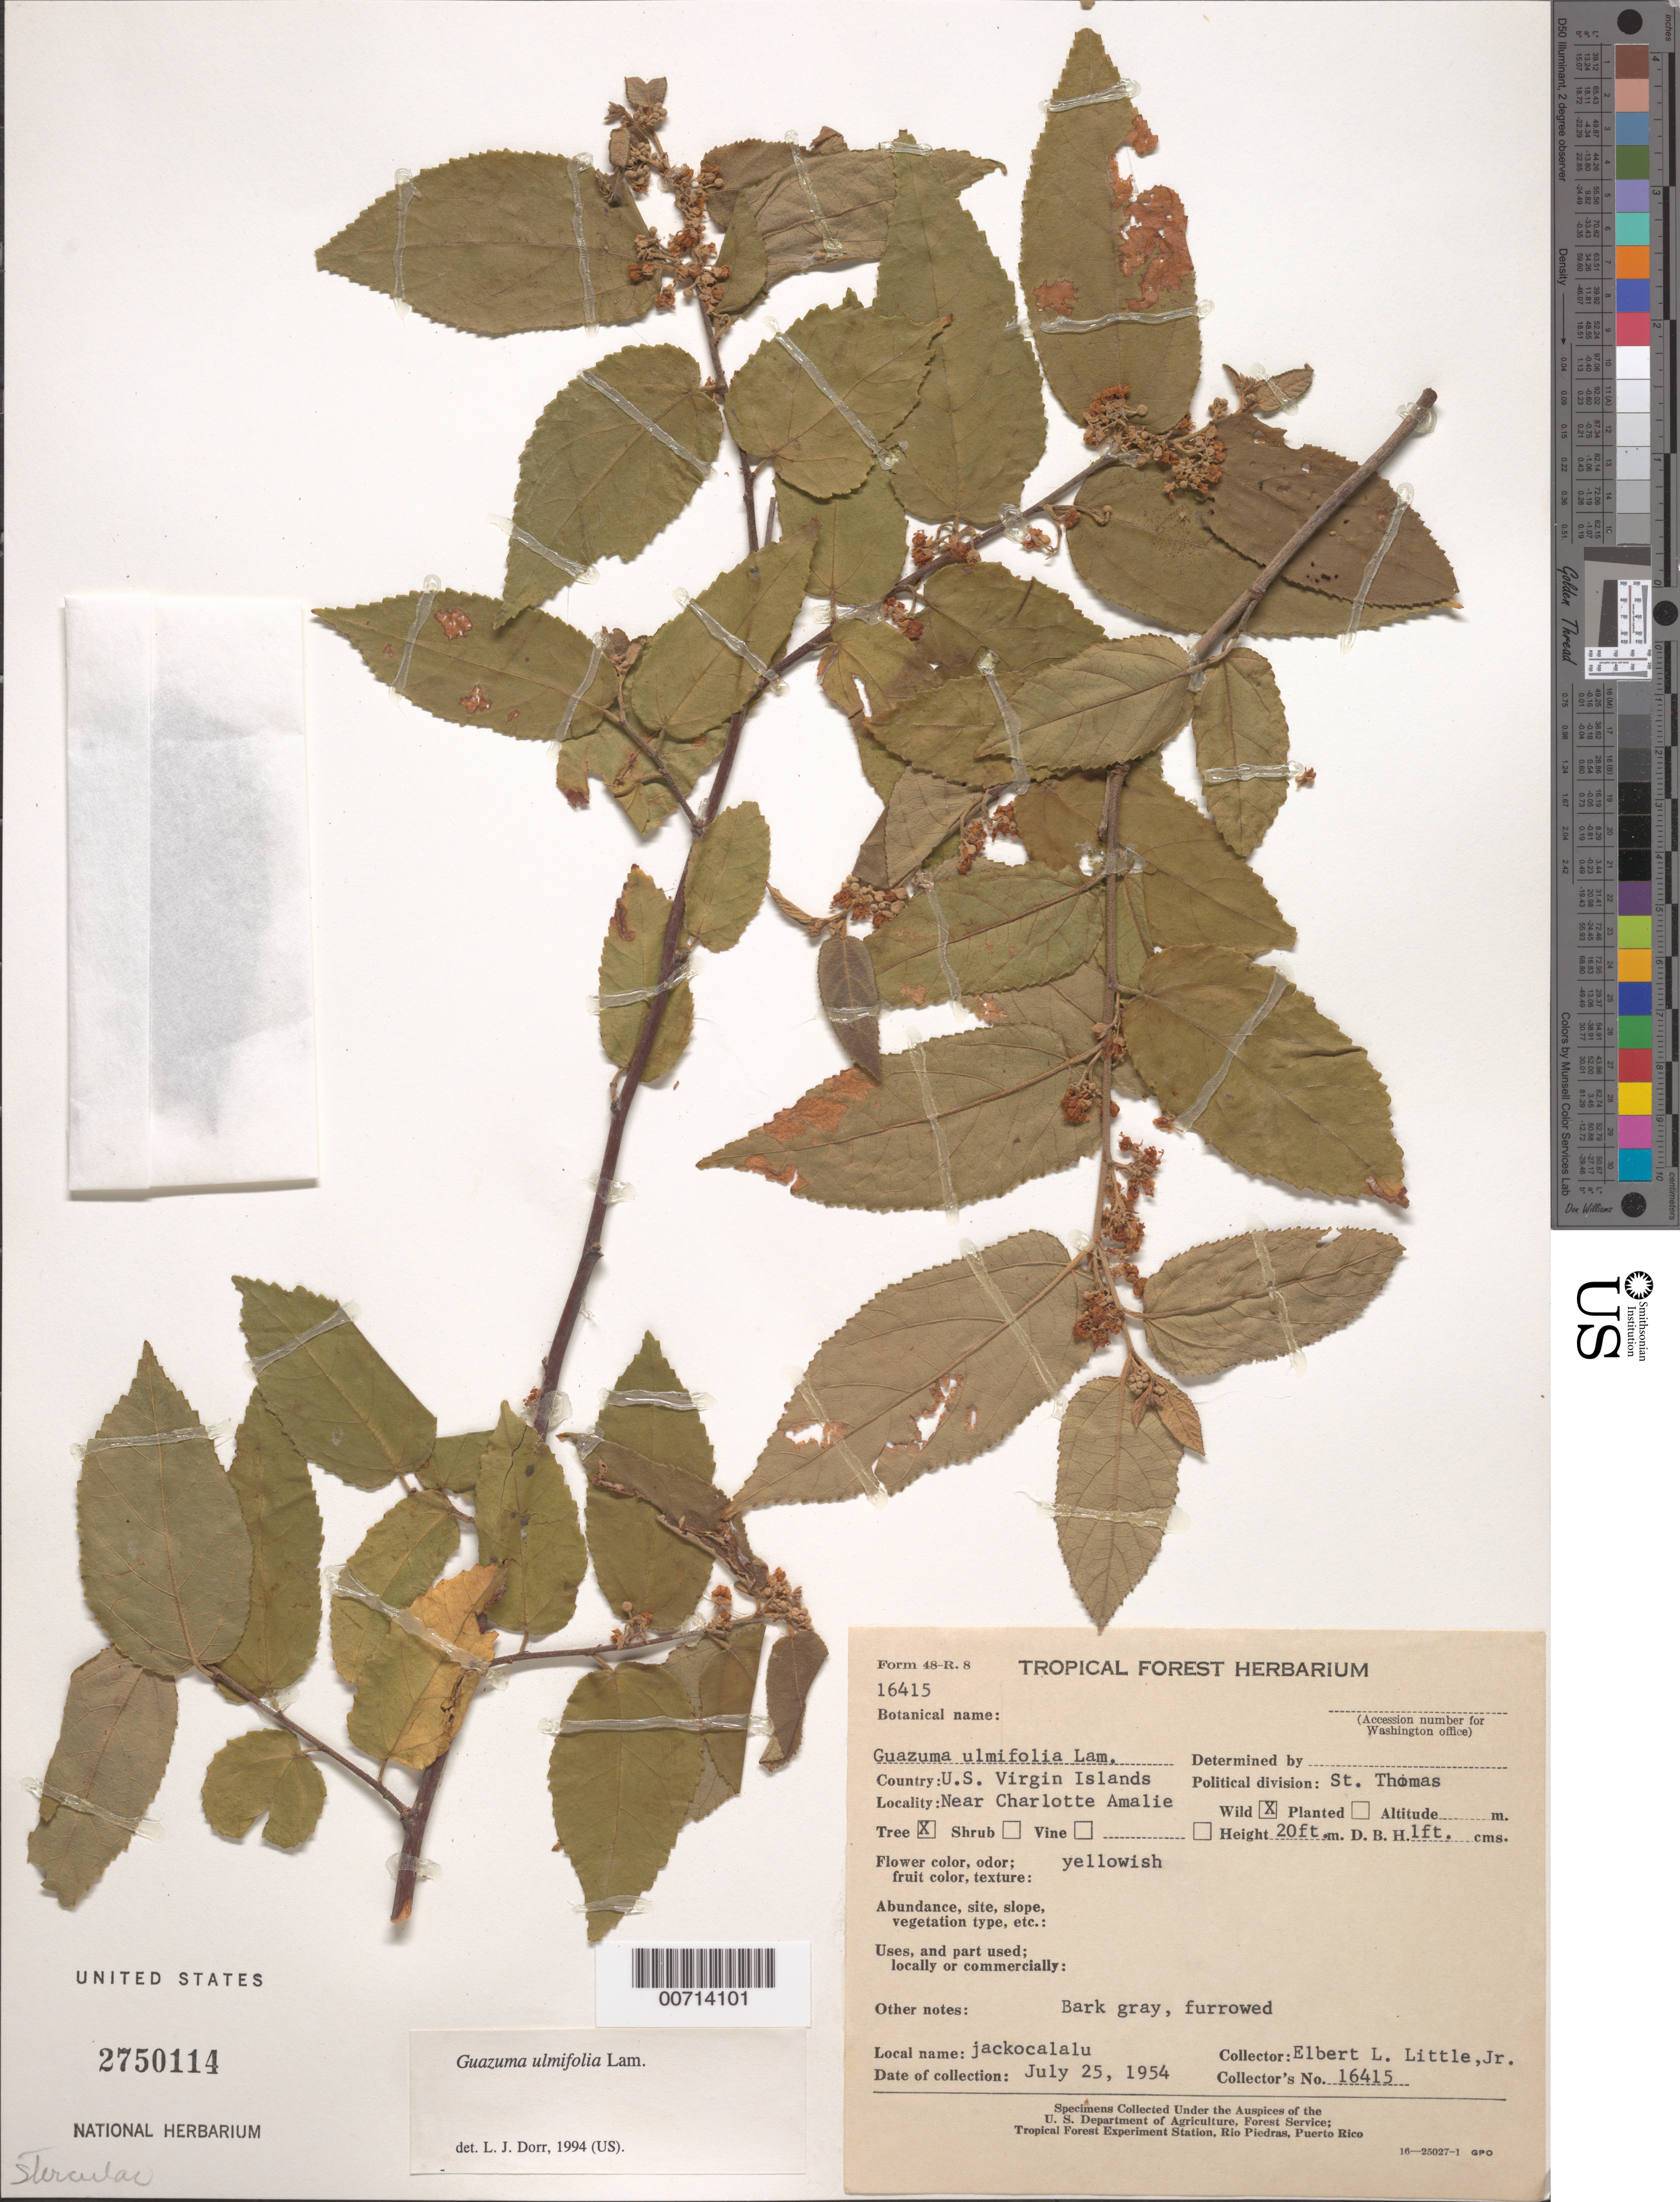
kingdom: Plantae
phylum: Tracheophyta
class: Magnoliopsida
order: Malvales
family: Malvaceae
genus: Guazuma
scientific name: Guazuma ulmifolia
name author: Lam.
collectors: E. L. Little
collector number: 16415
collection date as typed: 25 Jul 1954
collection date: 1954-07-25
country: U.S. Virgin Islands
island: St. Thomas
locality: Charlotte Amalie, near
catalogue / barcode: US 2750114